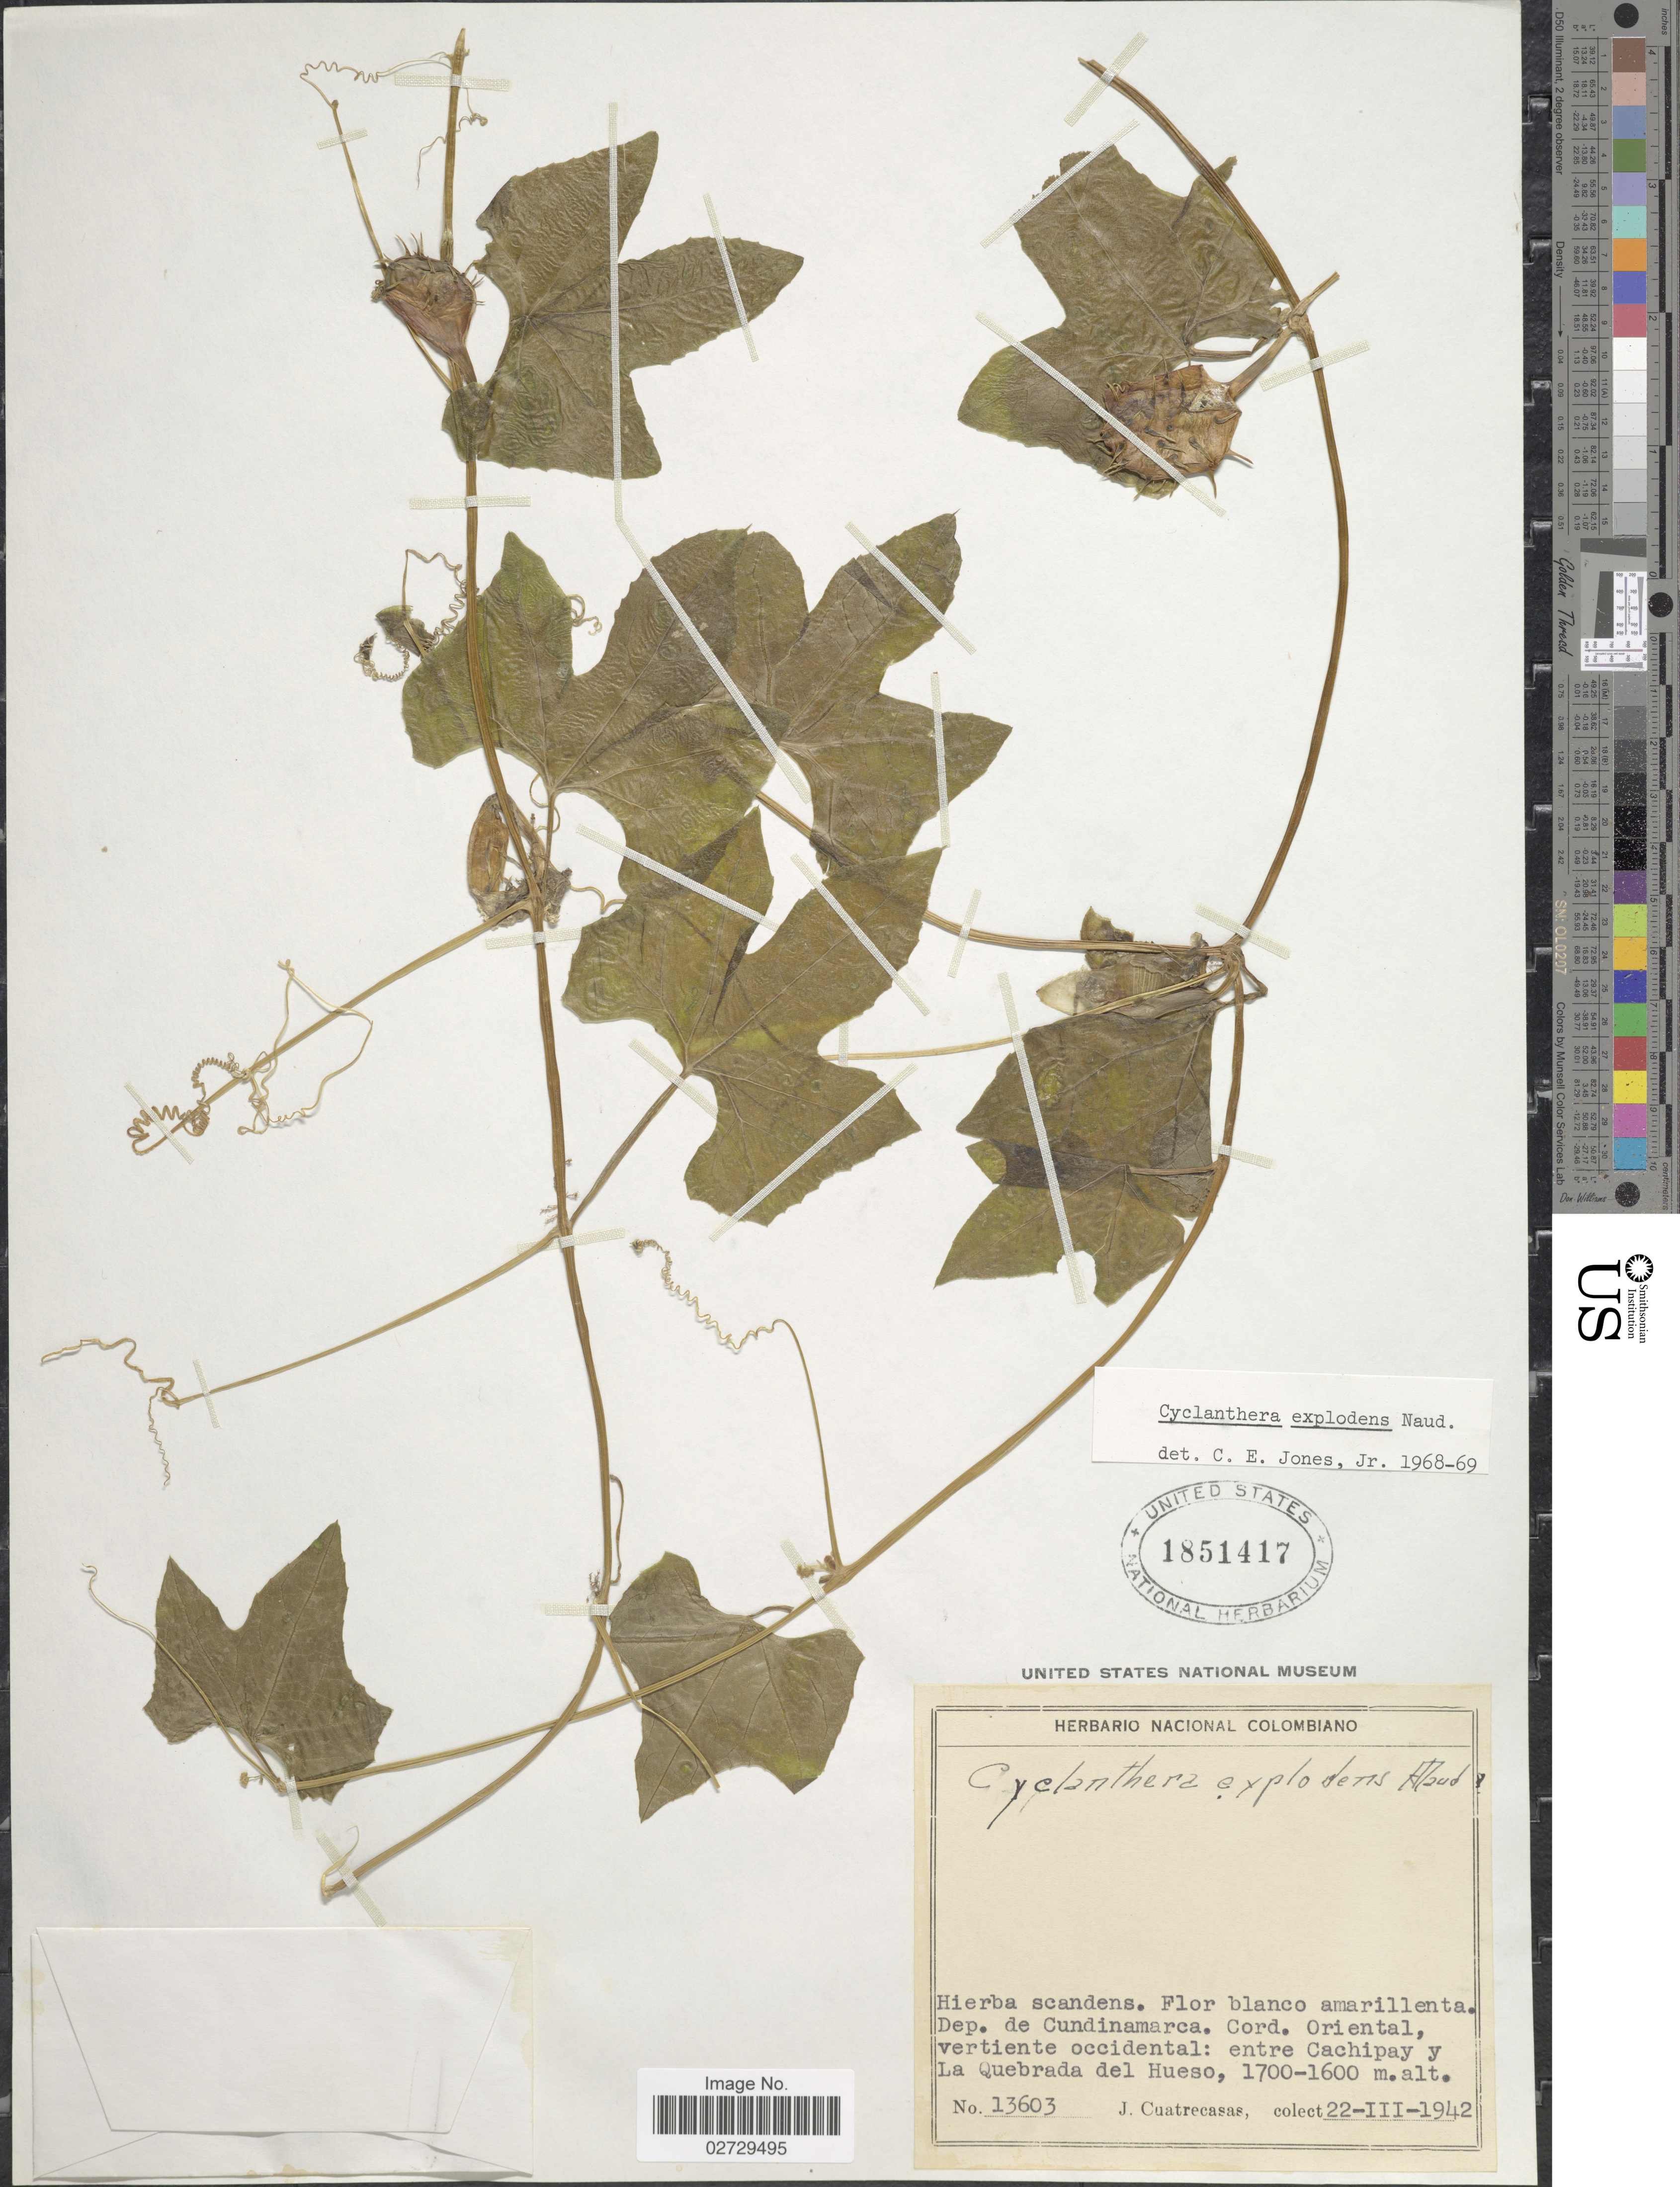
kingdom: Plantae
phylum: Tracheophyta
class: Magnoliopsida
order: Cucurbitales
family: Cucurbitaceae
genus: Cyclanthera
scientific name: Cyclanthera explodens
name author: Naudin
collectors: J. Cuatrecasas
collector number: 13603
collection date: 1942-03-22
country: Colombia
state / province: Cundinamarca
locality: Dep. de Cundinamarca. Cord. Oriental, vertiente occidental: entre Cachipay y La Quebrada del Hueso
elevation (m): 1600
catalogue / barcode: US 1851417